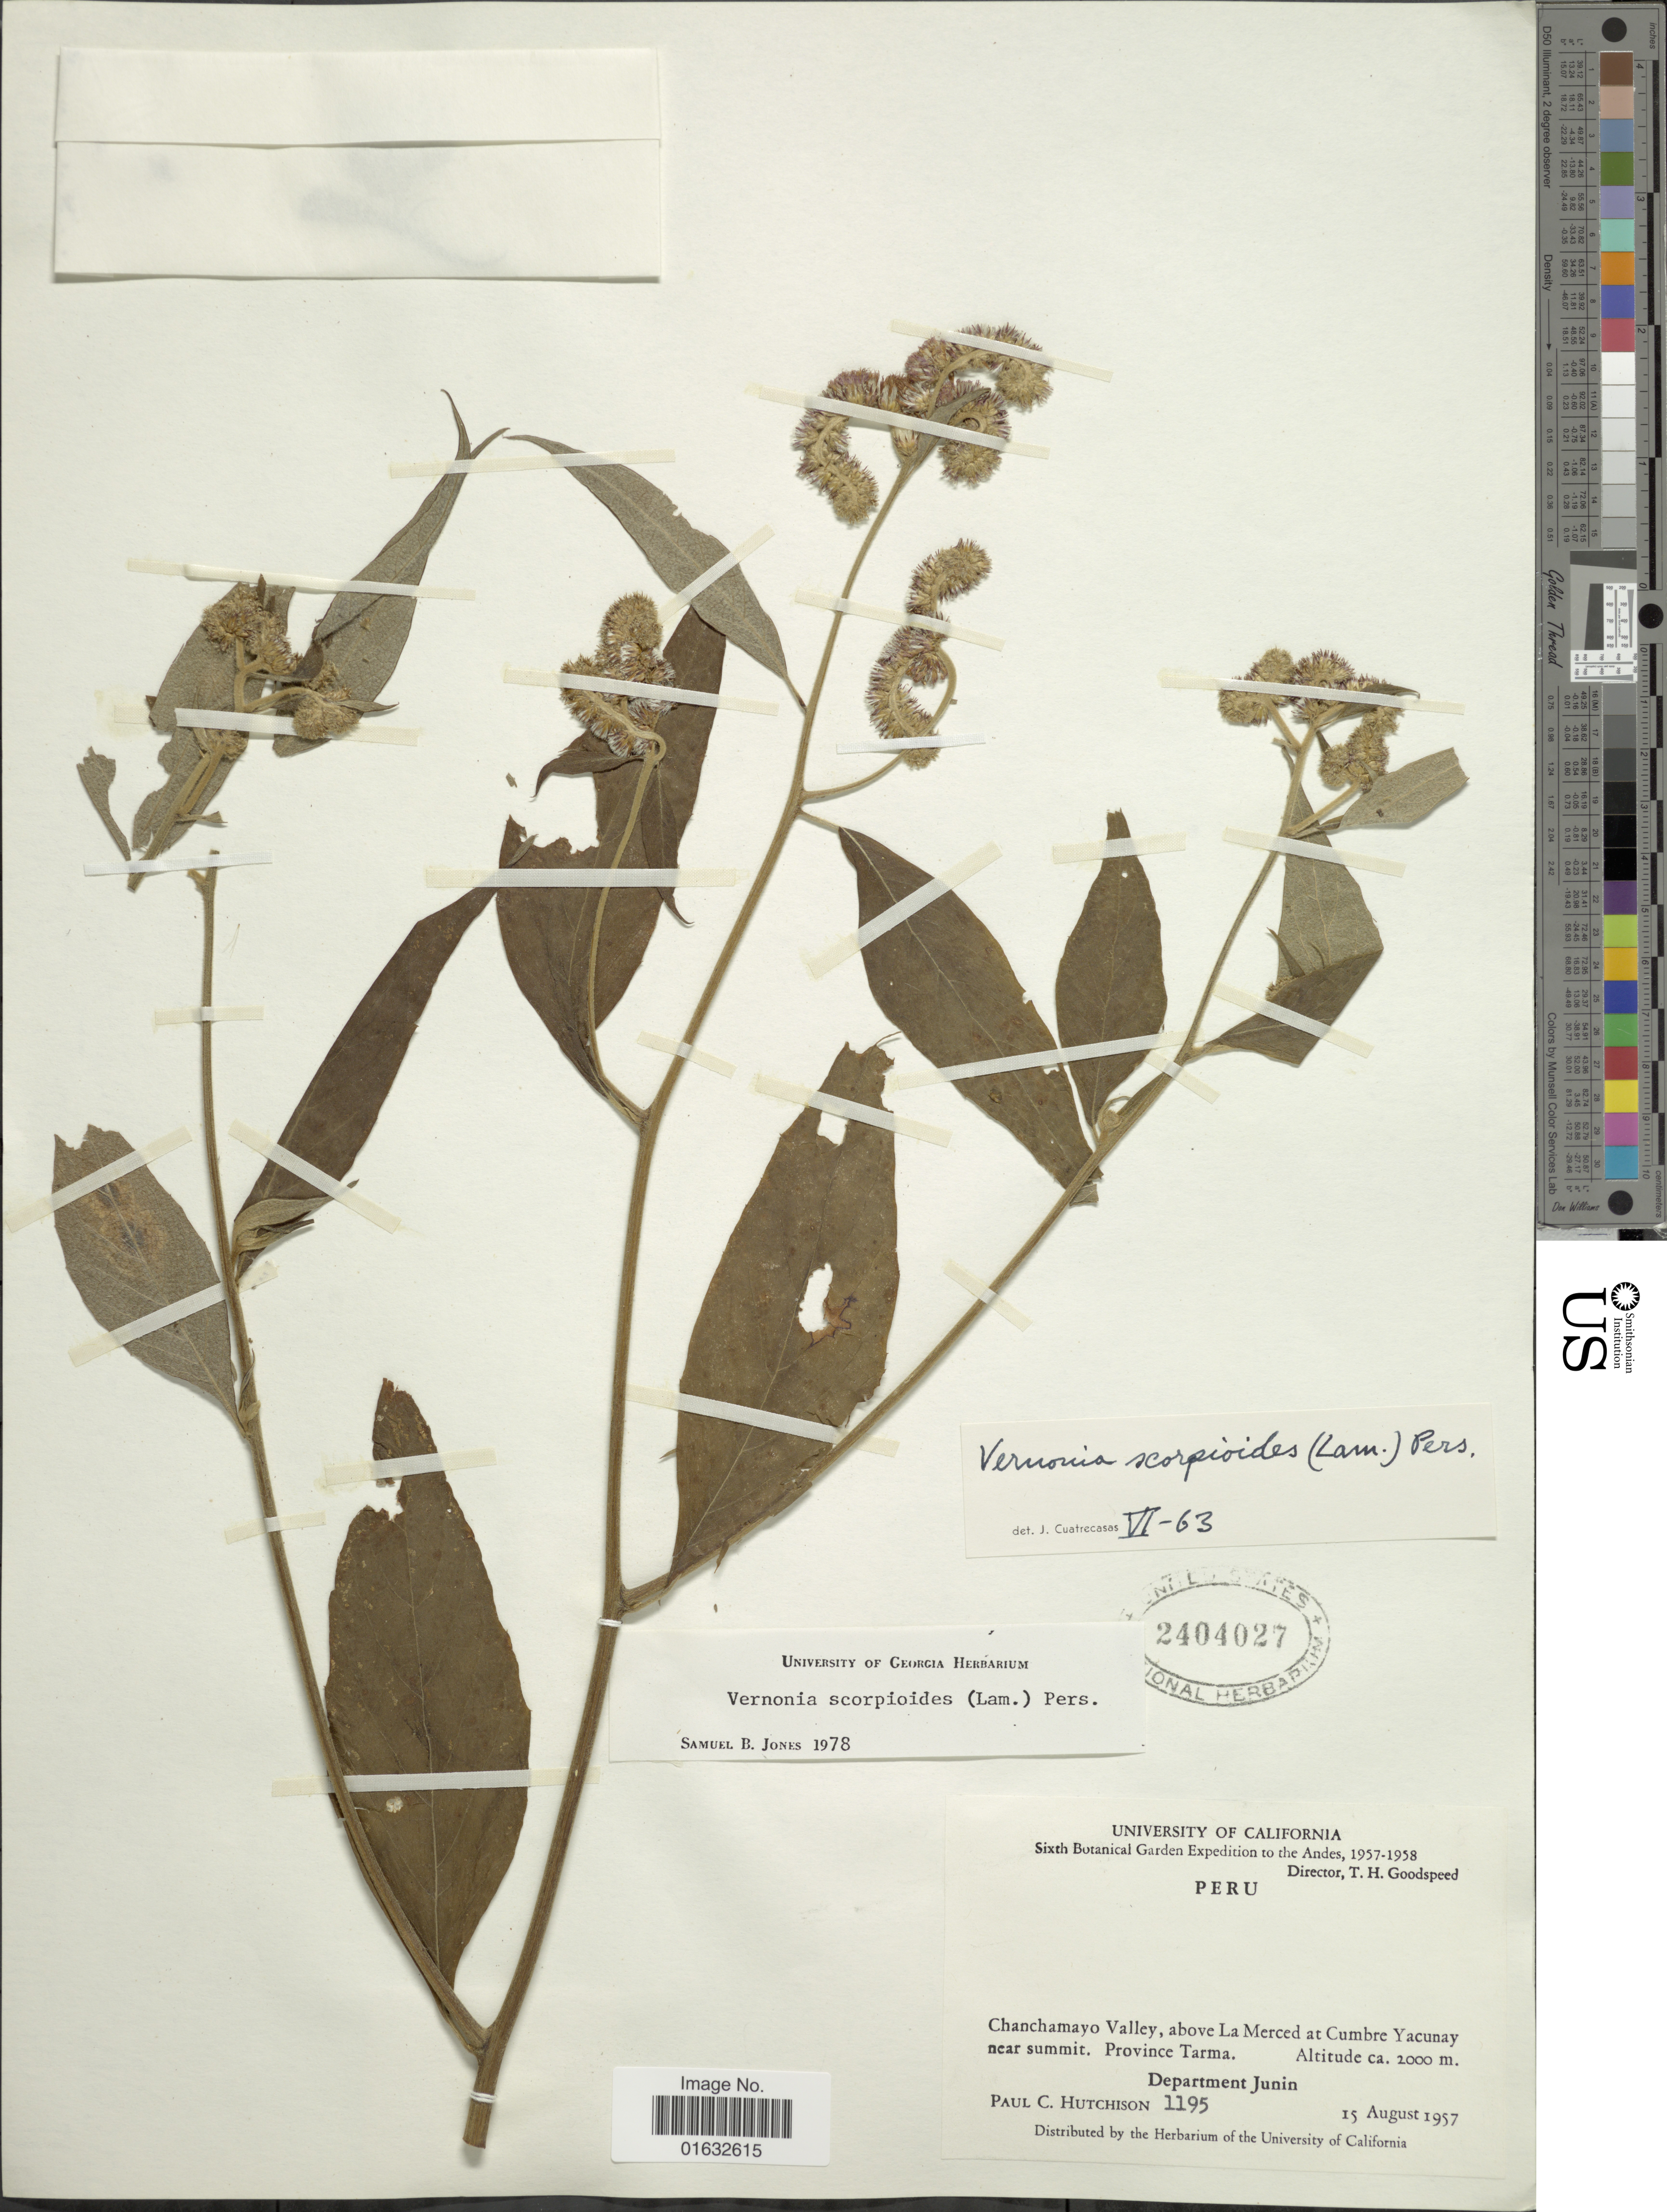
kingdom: Plantae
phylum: Tracheophyta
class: Magnoliopsida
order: Asterales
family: Asteraceae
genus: Cyrtocymura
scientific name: Cyrtocymura scorpioides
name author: (Lam.) H. Rob.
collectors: P. C. Hutchison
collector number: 1195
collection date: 1957-08-15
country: Peru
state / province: Junín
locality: Chanchamayo Valley, above La Mercel at Cumbre Yacunay near summit, Province Tarma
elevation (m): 2000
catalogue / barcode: US 2404027